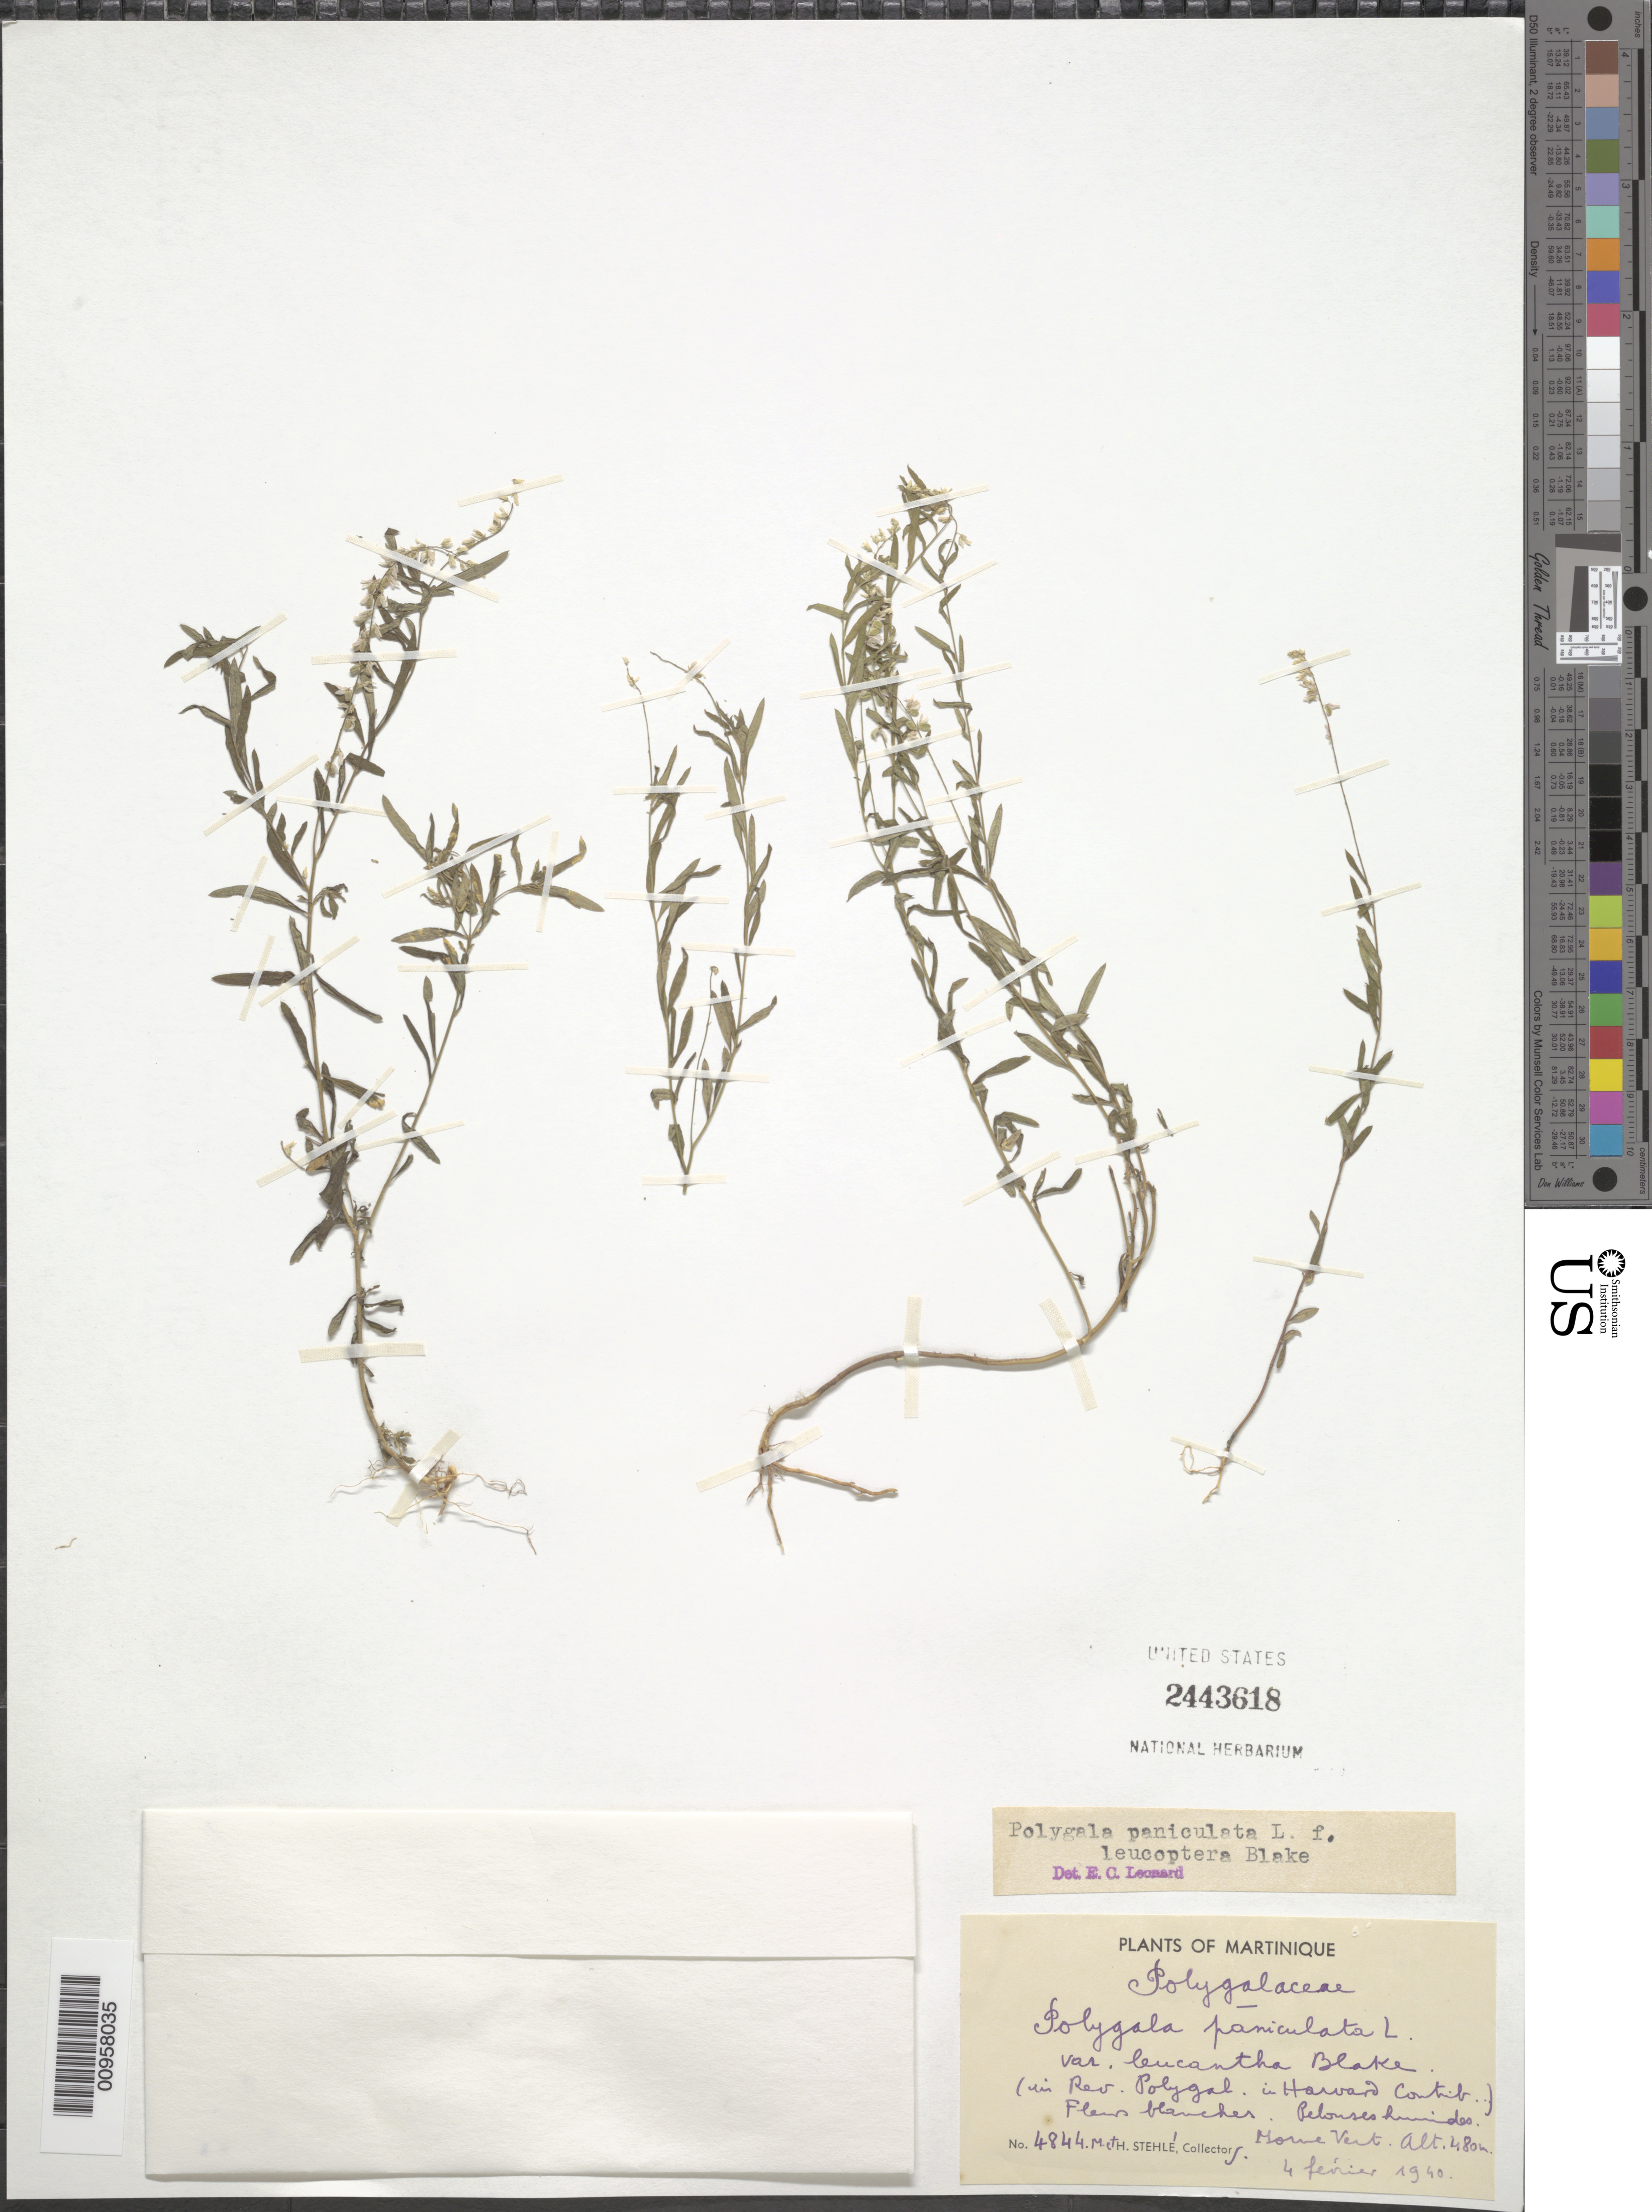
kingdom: Plantae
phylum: Tracheophyta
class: Magnoliopsida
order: Fabales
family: Polygalaceae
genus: Polygala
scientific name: Polygala paniculata f. leucoptera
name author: S.F. Blake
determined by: Leonard, Emery C., (US)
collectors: H. Stehlé & M. Stehlé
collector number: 4844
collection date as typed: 04 Feb 1940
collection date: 1940-02-04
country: Martinique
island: Martinique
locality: Morne Vert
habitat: Pelouses humides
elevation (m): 480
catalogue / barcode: US 2443618